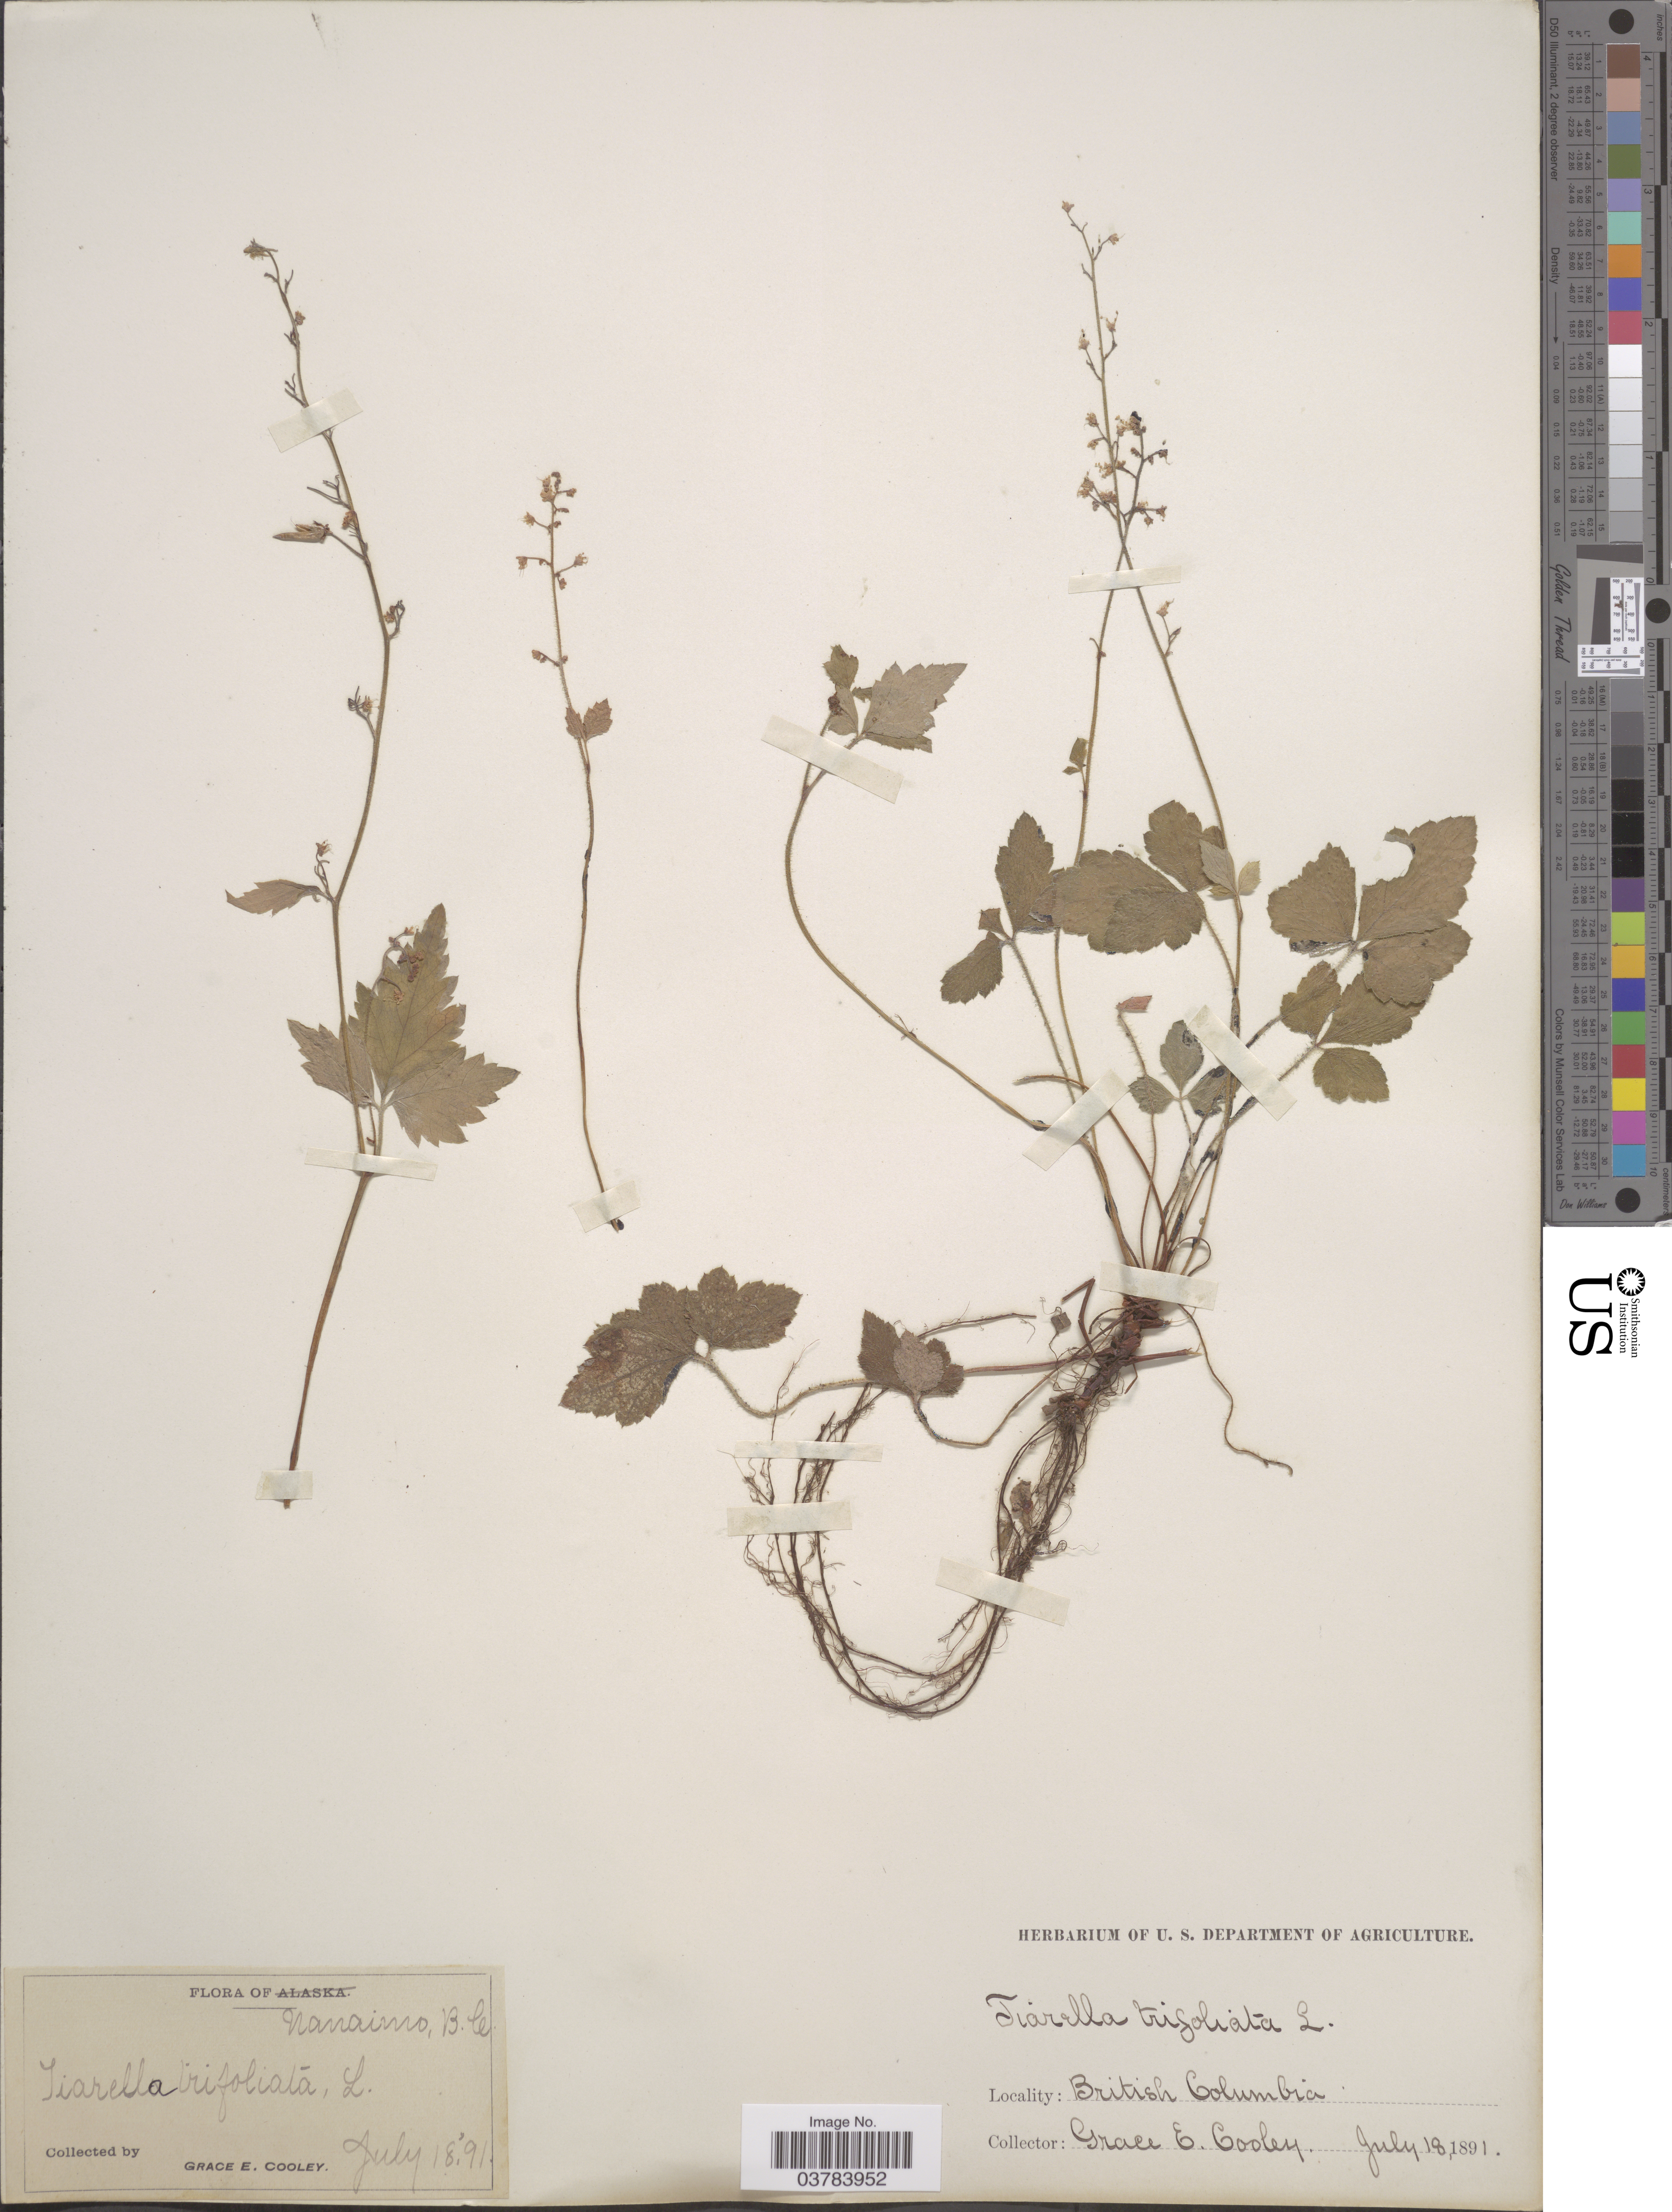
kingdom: Plantae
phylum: Tracheophyta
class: Magnoliopsida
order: Saxifragales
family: Saxifragaceae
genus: Tiarella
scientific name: Tiarella trifoliata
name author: L.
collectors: G. E. Cooley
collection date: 1891-07-18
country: Canada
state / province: British Columbia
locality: Nanaimo.